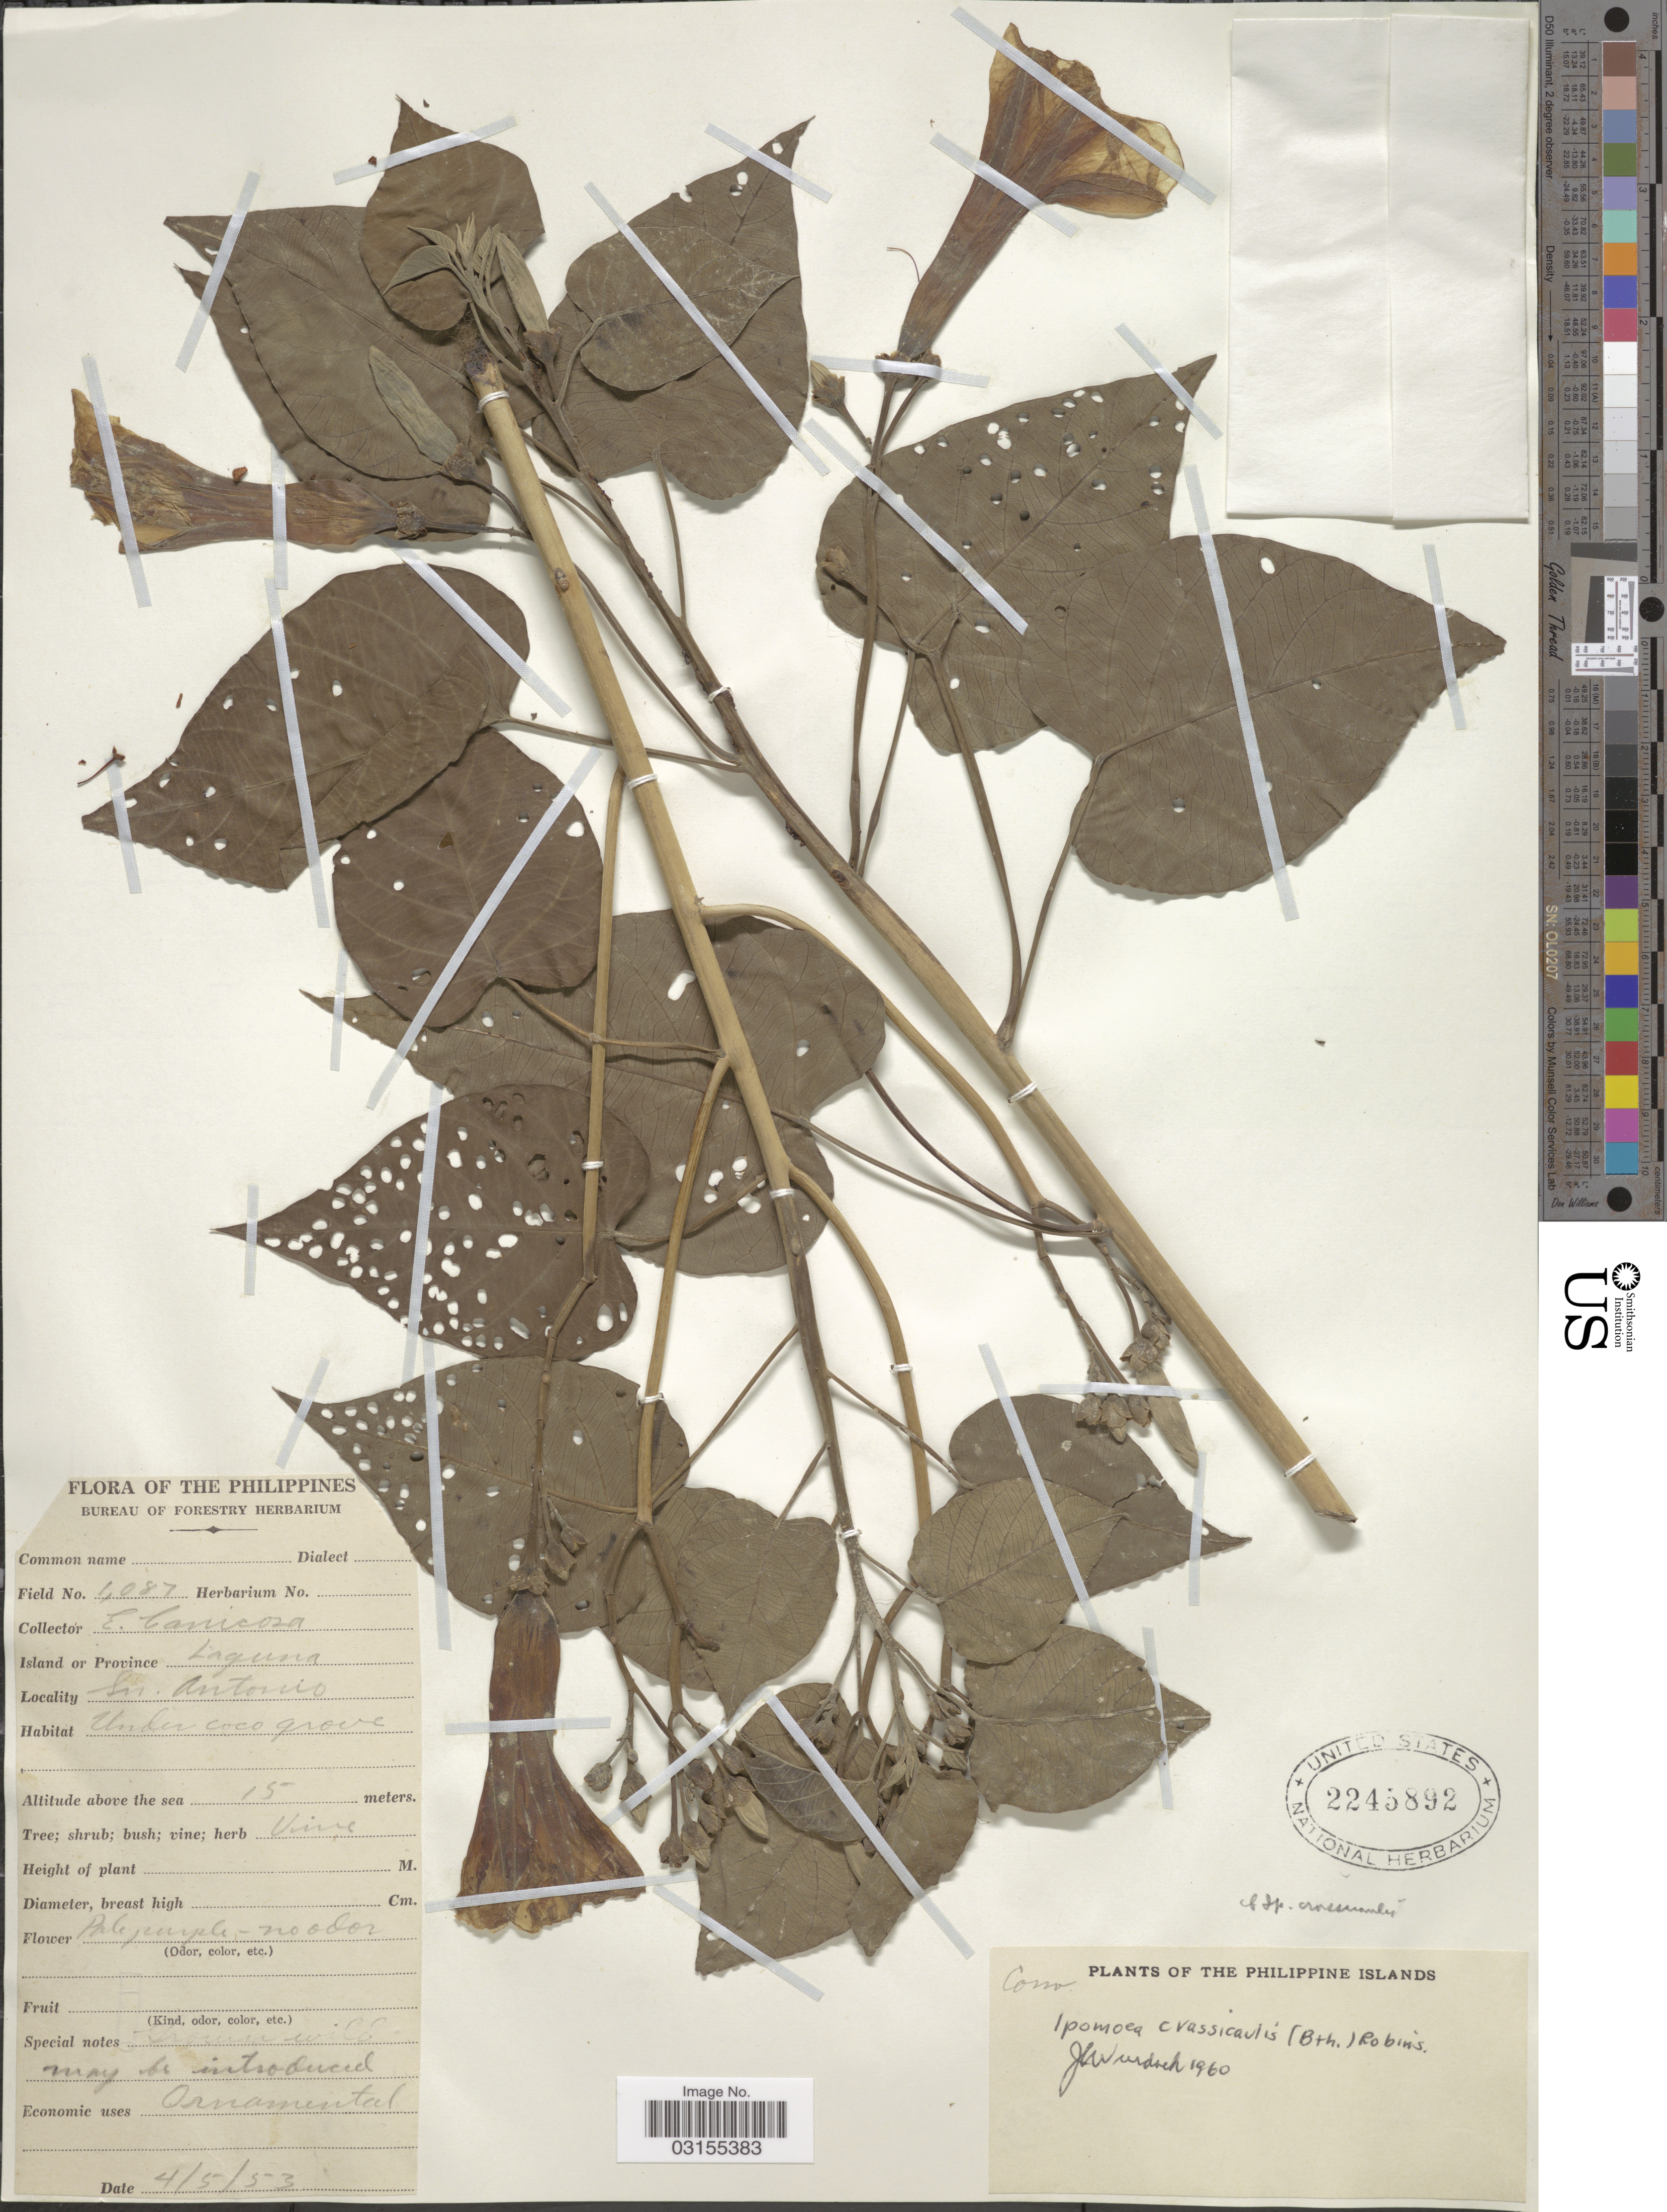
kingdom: Plantae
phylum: Tracheophyta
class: Magnoliopsida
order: Solanales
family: Convolvulaceae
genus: Ipomoea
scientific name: Ipomoea crassicaulis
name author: (Benth.) B.L. Rob.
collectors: E. Canicosa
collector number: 4087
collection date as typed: Transcribed d/m/y: 4/5/53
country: Philippines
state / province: Calabarzon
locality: The Philippine Islands. Island or Province Laguna, Sn Antonio.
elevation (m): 15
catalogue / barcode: US 2245892